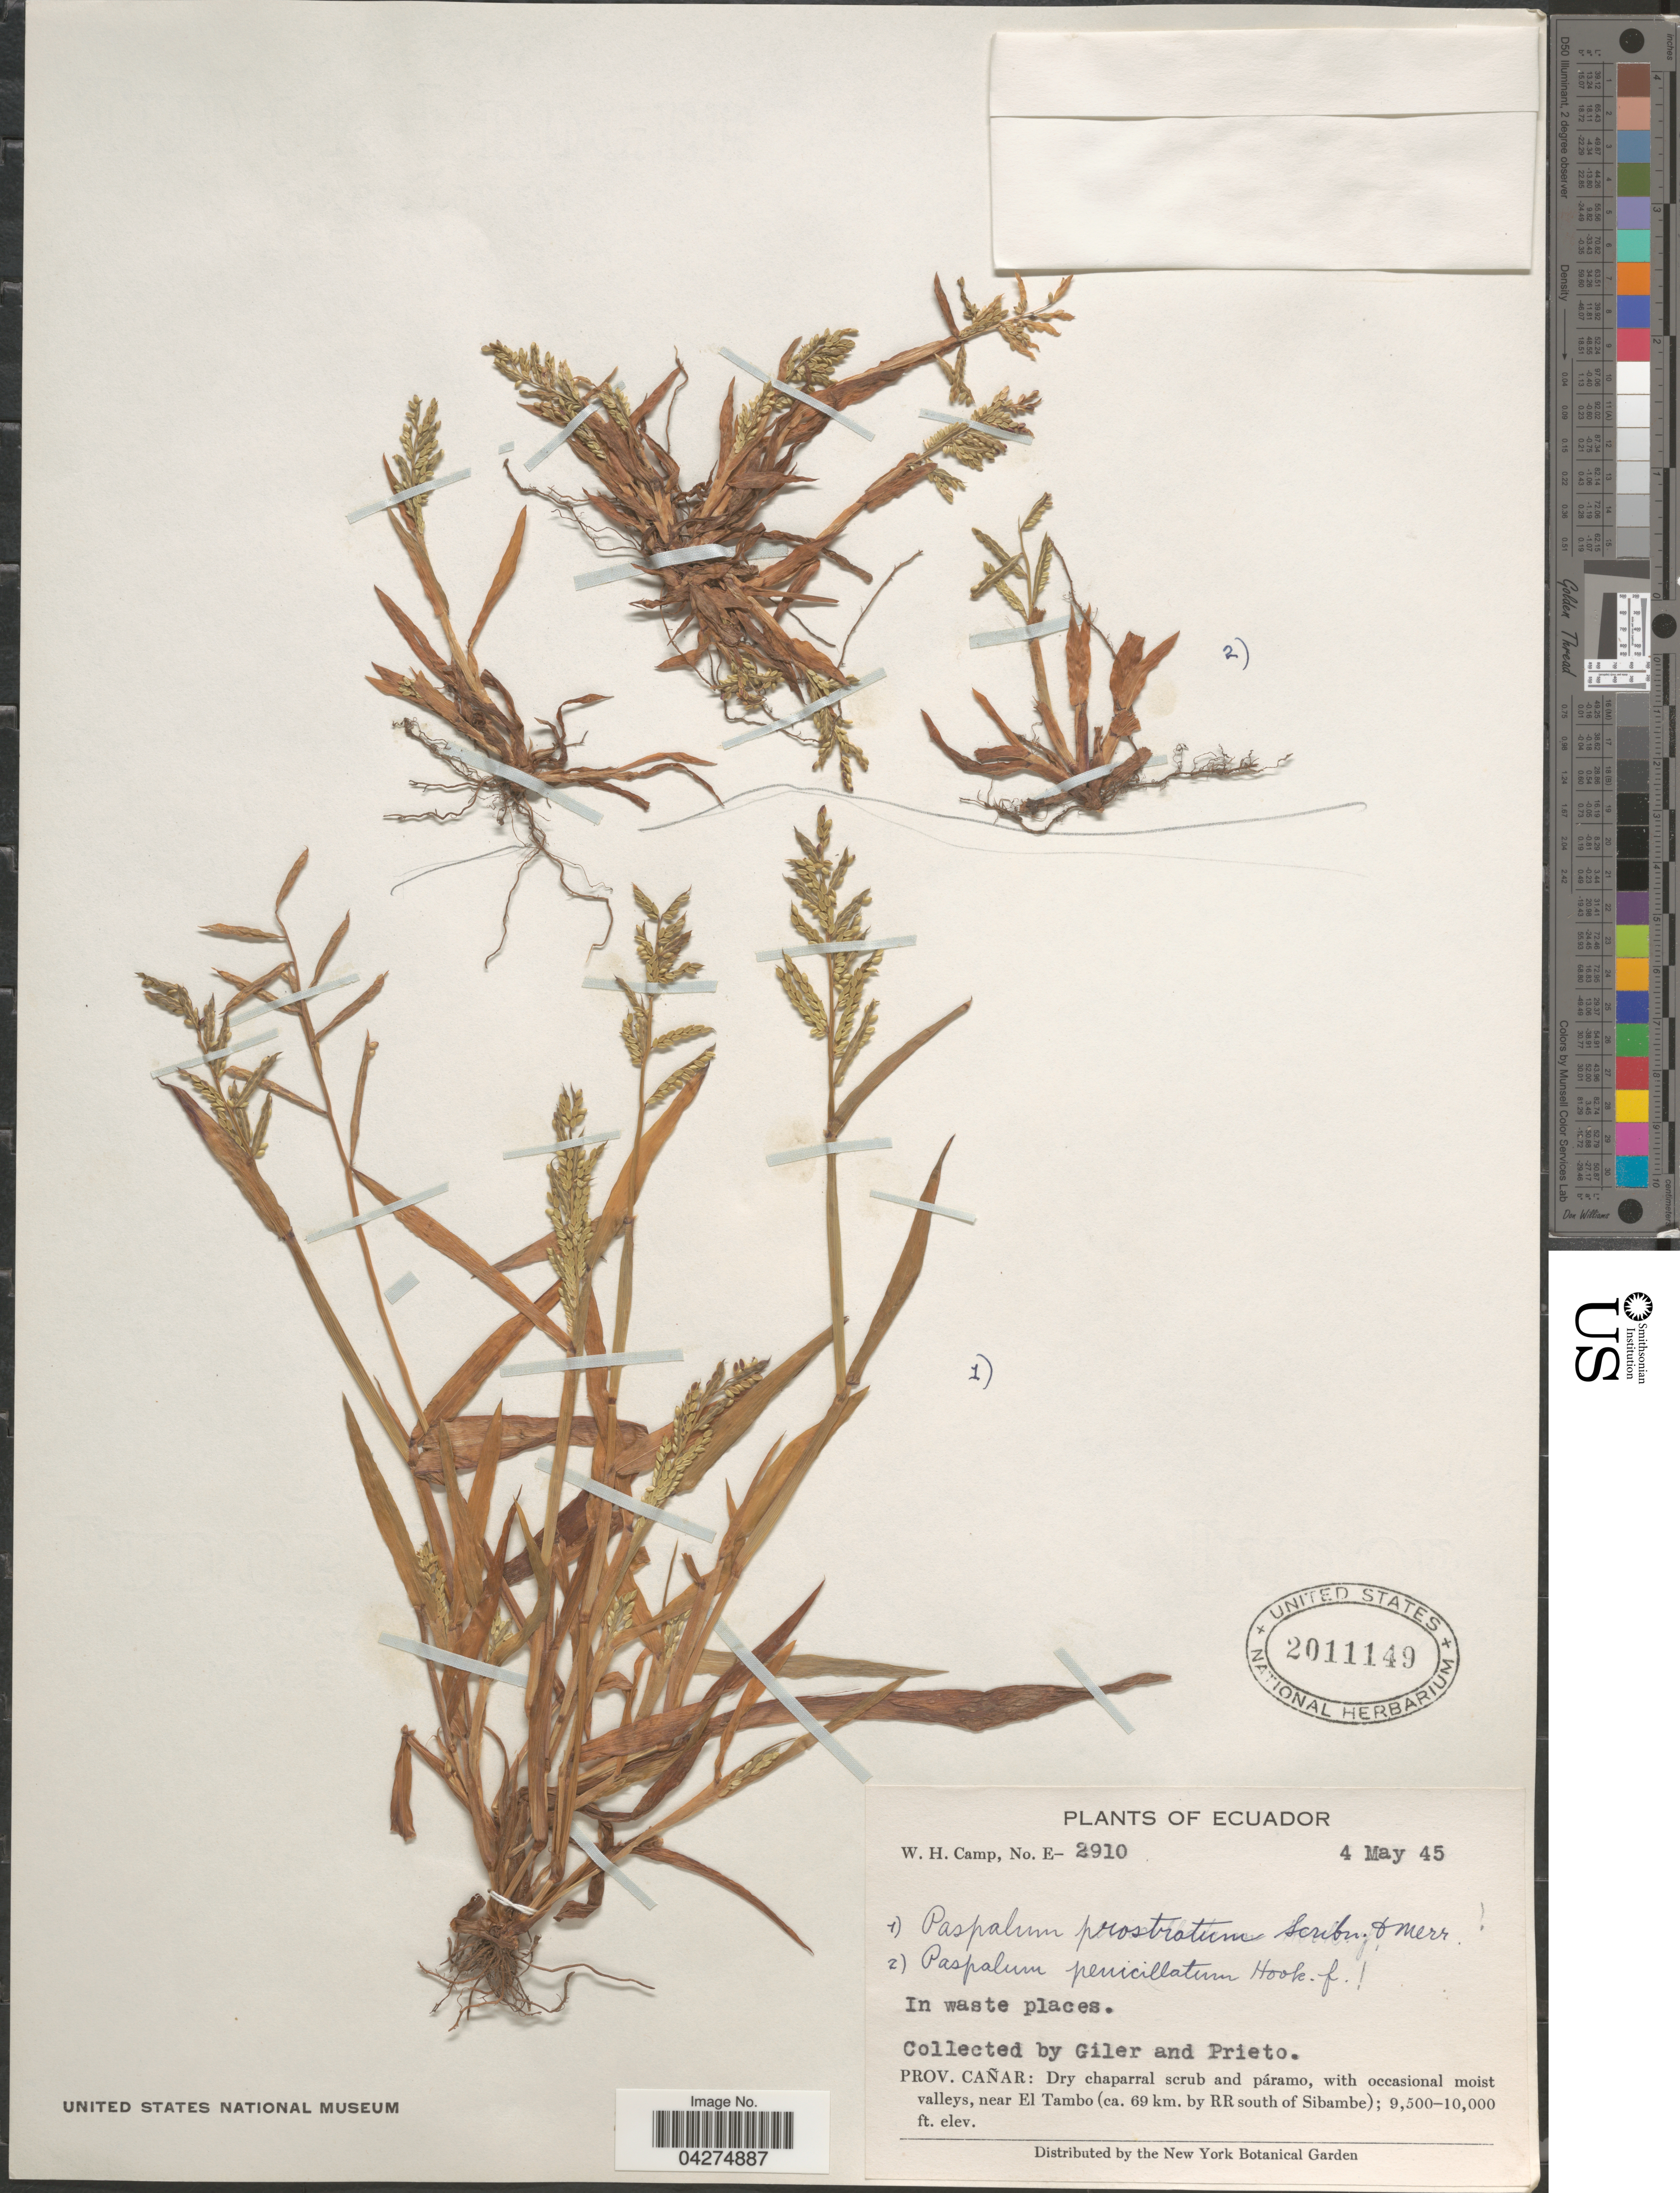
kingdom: Plantae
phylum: Tracheophyta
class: Liliopsida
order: Poales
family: Poaceae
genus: Paspalum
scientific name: Paspalum prostratum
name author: Scribn. & Merr.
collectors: Giler, -- & -. Prieto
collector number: E-2910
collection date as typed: Transcribed d/m/y: 4/5/45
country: Ecuador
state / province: Cañar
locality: Near El Tambo (ca. 69 km. by RR south of Sibambe).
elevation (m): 2896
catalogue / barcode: US 2011149